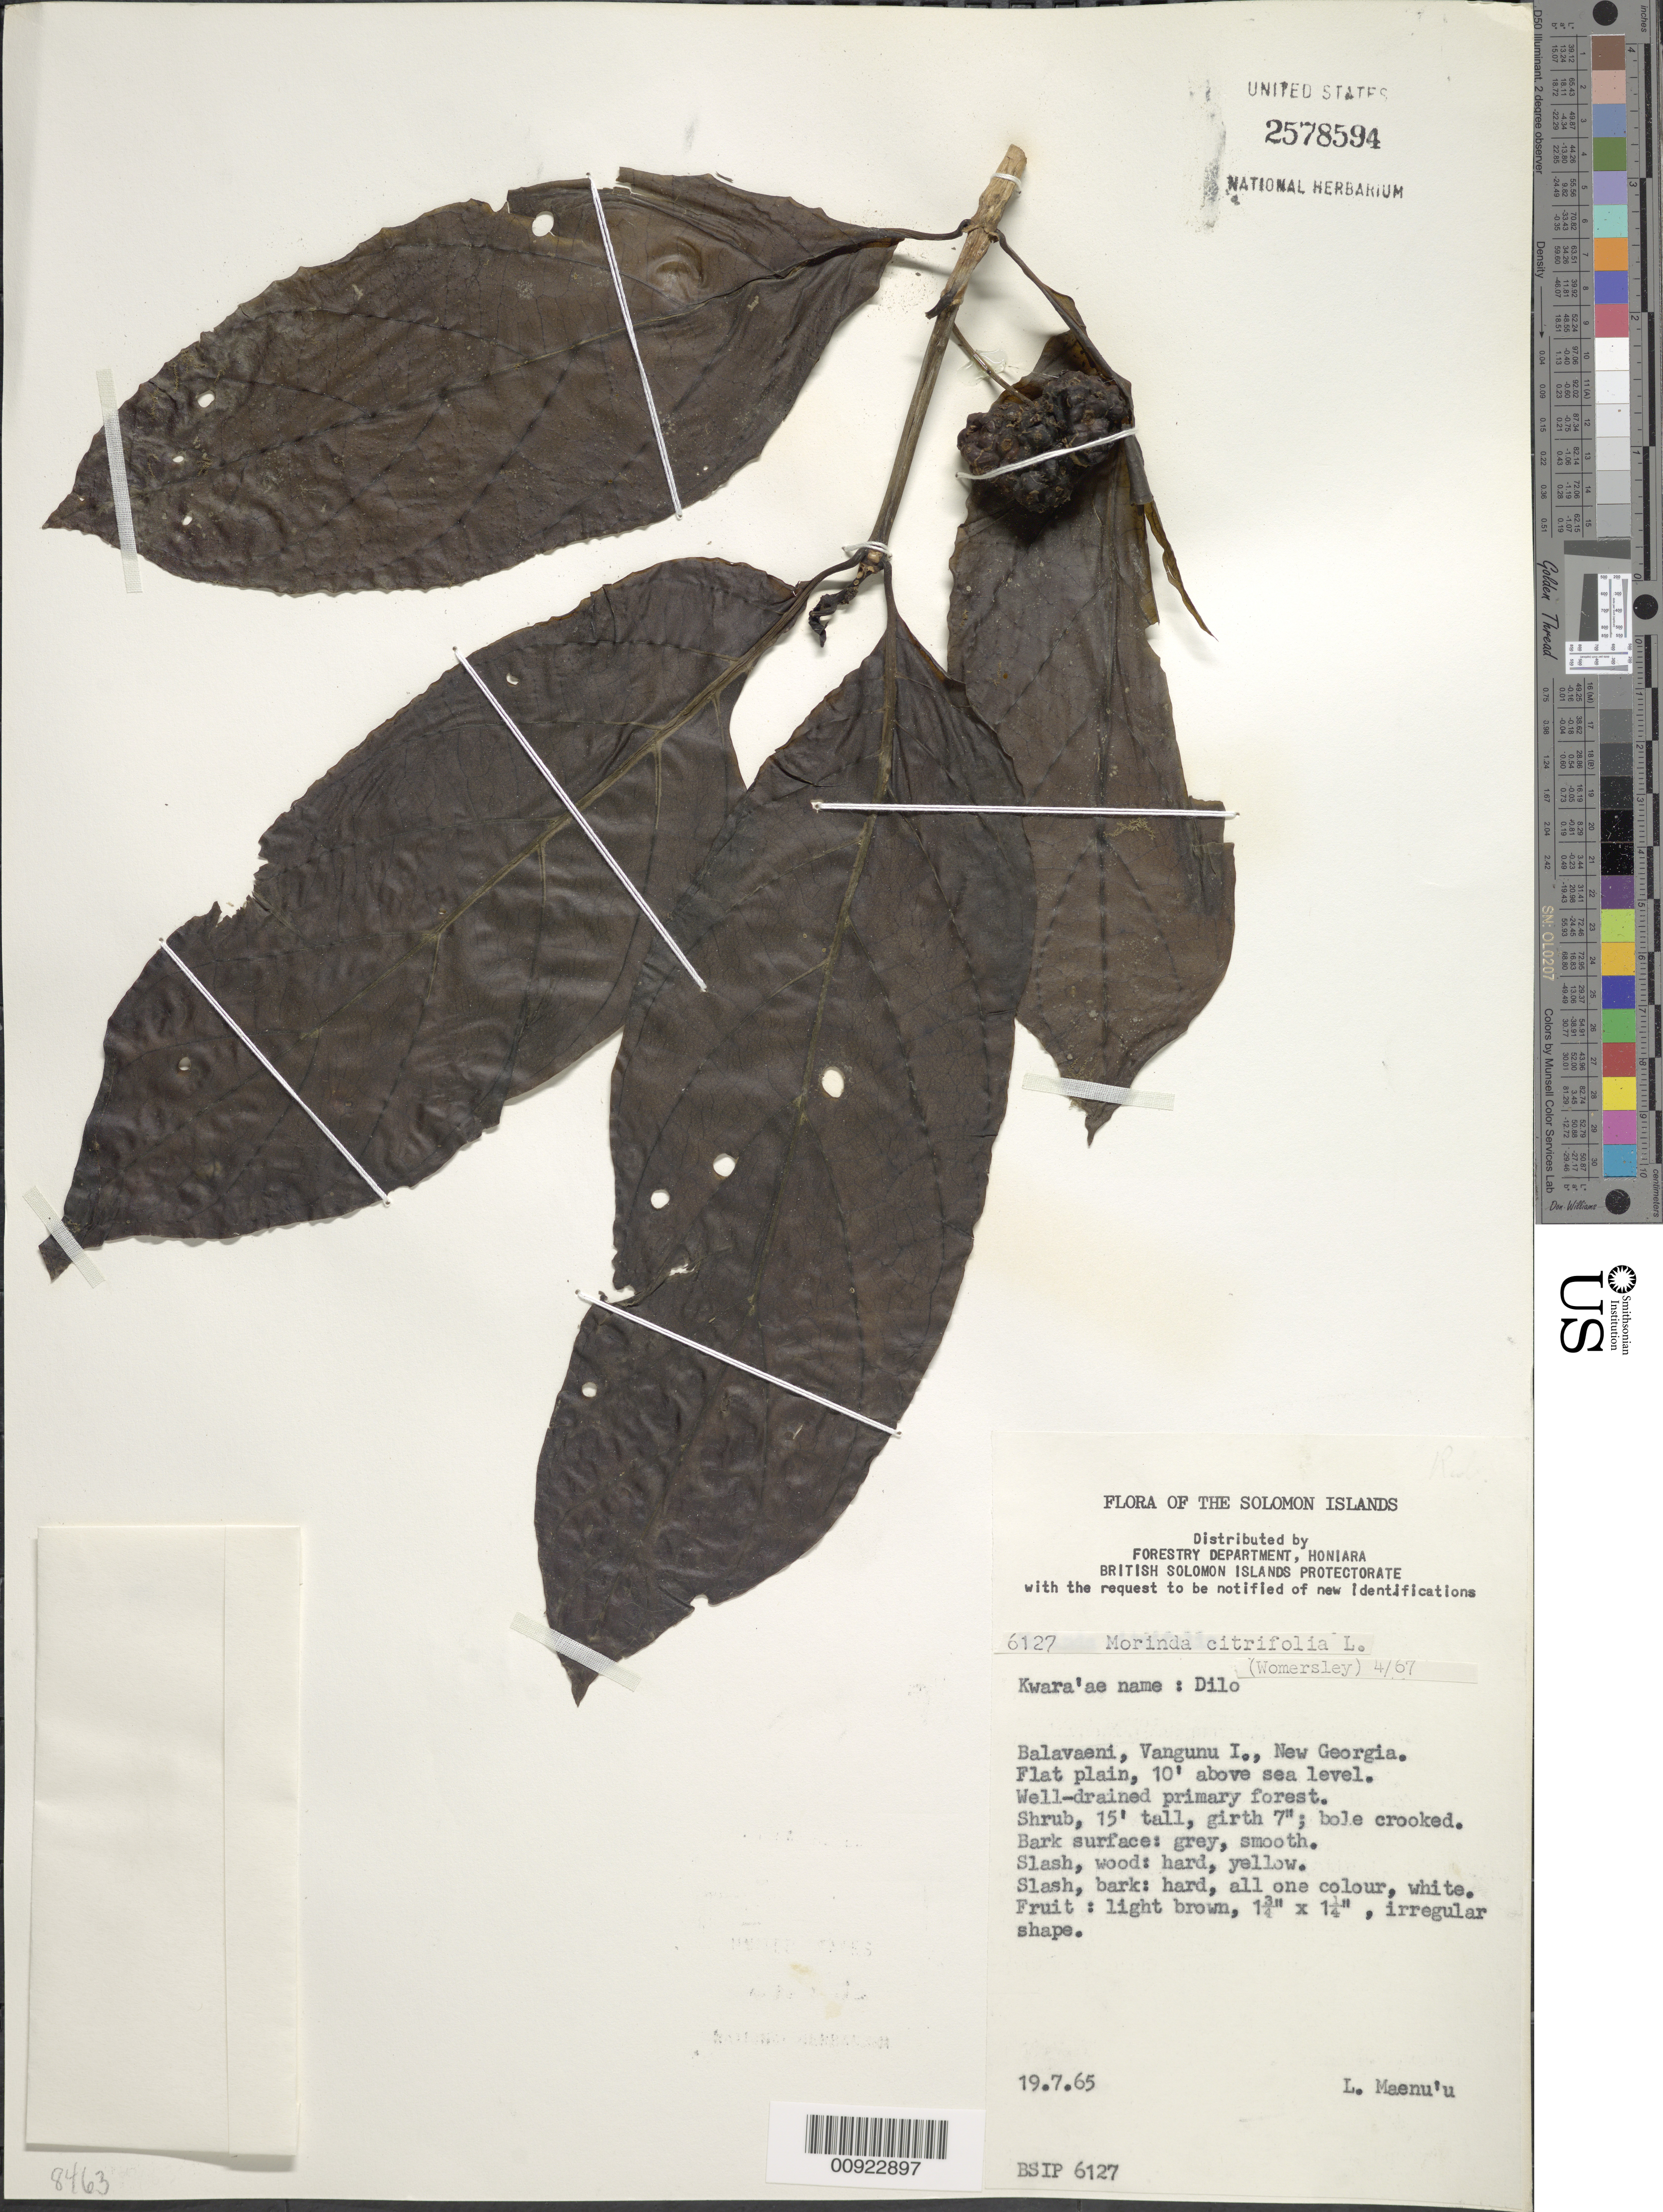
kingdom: Plantae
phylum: Tracheophyta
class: Magnoliopsida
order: Gentianales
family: Rubiaceae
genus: Morinda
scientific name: Morinda citrifolia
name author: L.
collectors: L. Maenu'u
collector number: BSIP 6127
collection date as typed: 19 Jul 1965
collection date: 1965-07-19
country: Solomon Islands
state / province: Western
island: Vangunu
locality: Balavaeni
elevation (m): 3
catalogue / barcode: US 2578594